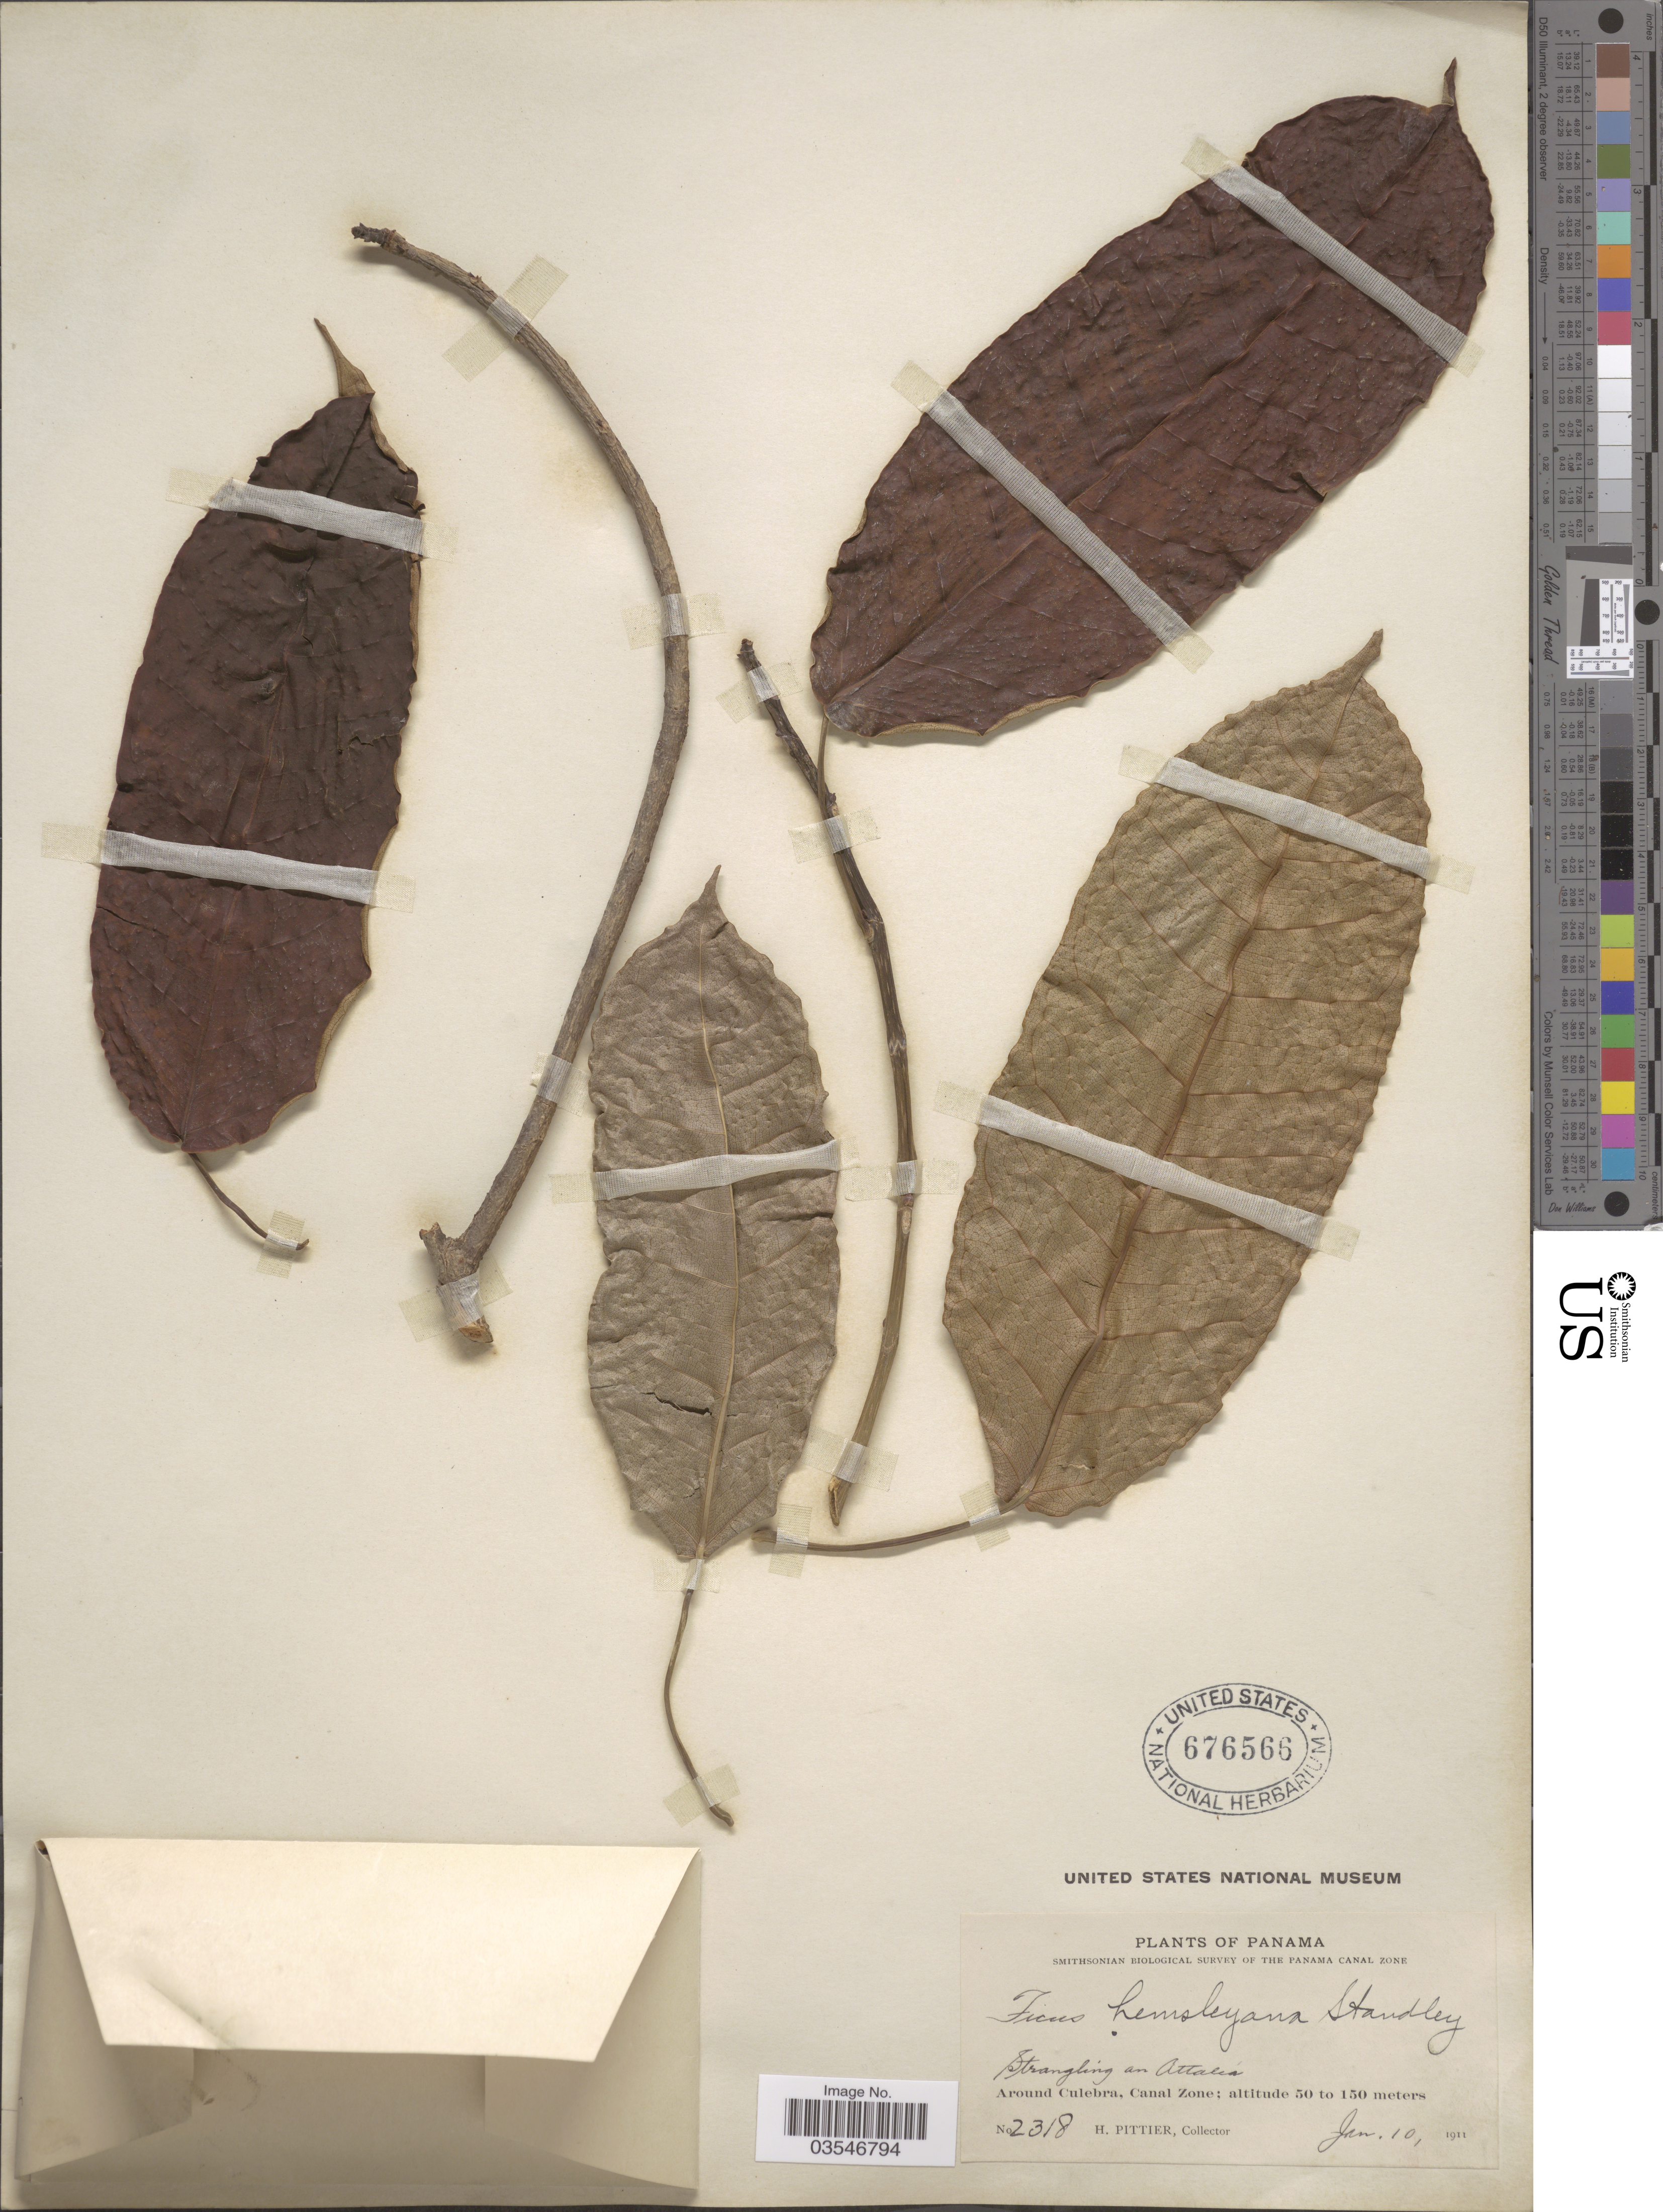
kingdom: Plantae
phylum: Tracheophyta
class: Magnoliopsida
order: Rosales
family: Moraceae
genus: Ficus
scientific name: Ficus citrifolia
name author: Mill.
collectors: H. F. Pittier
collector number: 2318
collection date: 1911-01-10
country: Panama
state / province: Colón / Panamá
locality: Around Culebra, Canal Zone.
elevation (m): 50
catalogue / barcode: US 676566